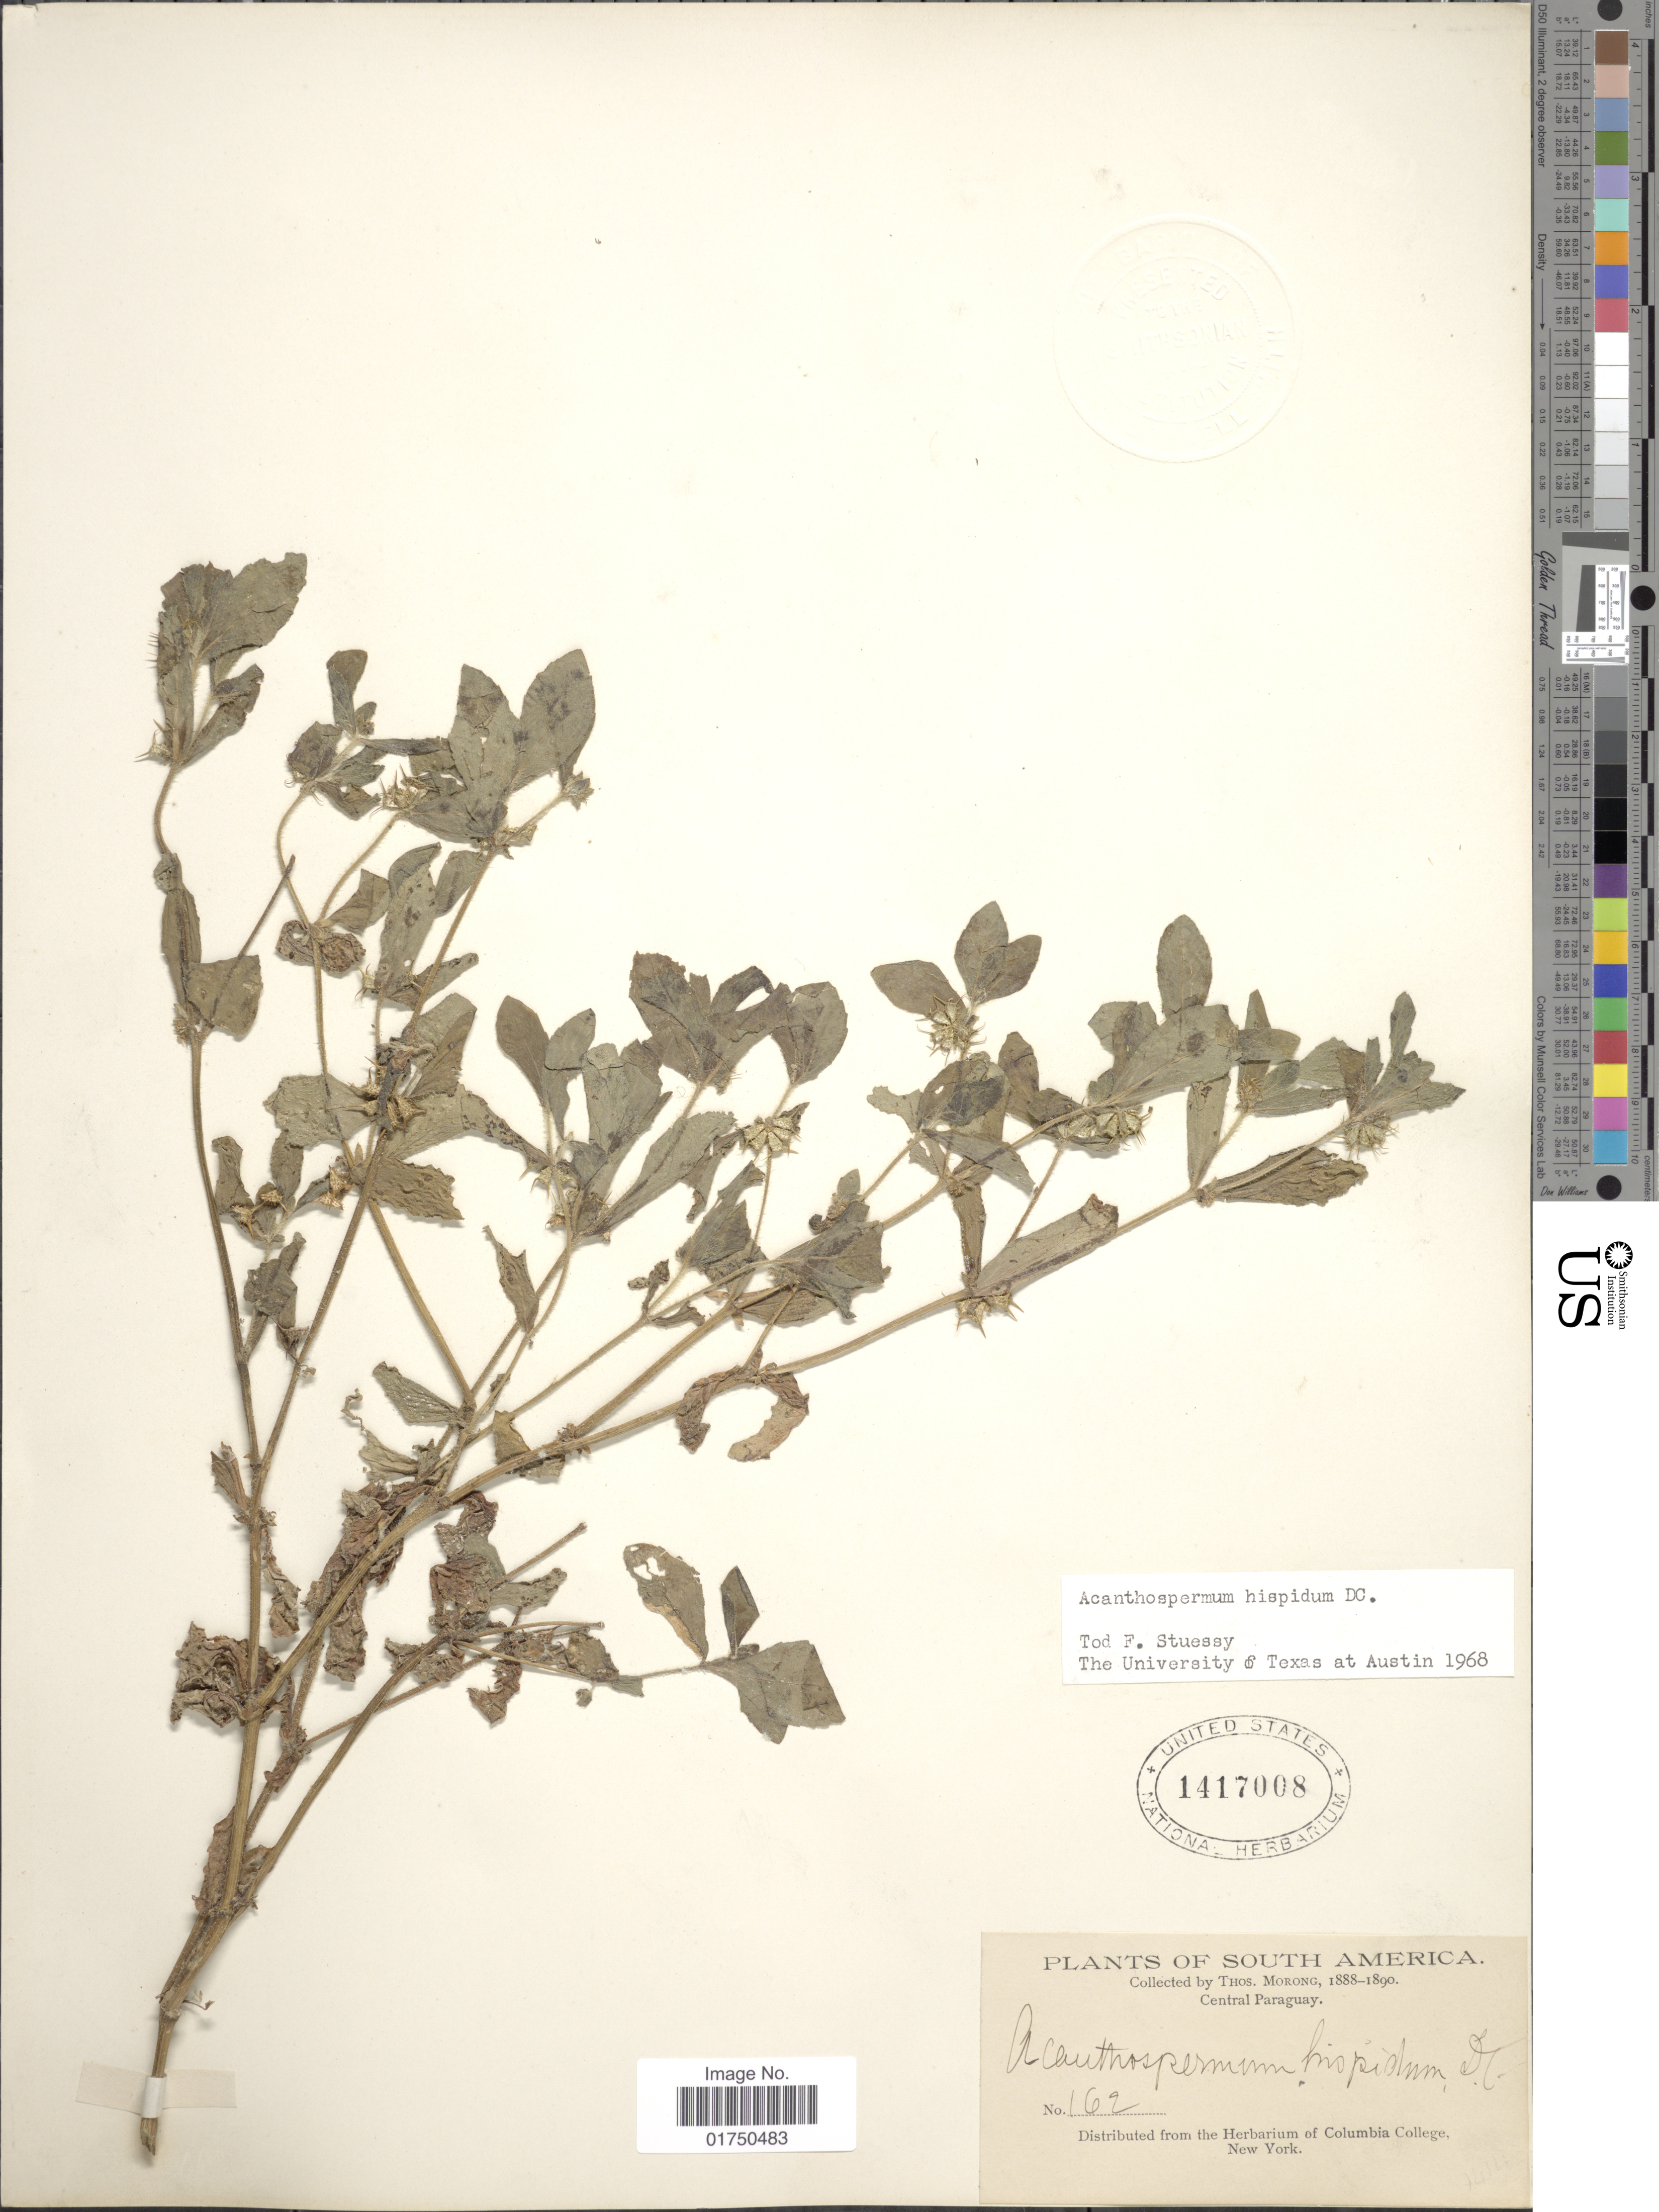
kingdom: Plantae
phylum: Tracheophyta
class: Magnoliopsida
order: Asterales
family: Asteraceae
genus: Acanthospermum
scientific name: Acanthospermum hispidum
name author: DC.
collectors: ex herb. T. Morong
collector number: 162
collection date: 1888/1890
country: Paraguay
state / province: Central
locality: Central Paraguay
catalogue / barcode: US 1417008